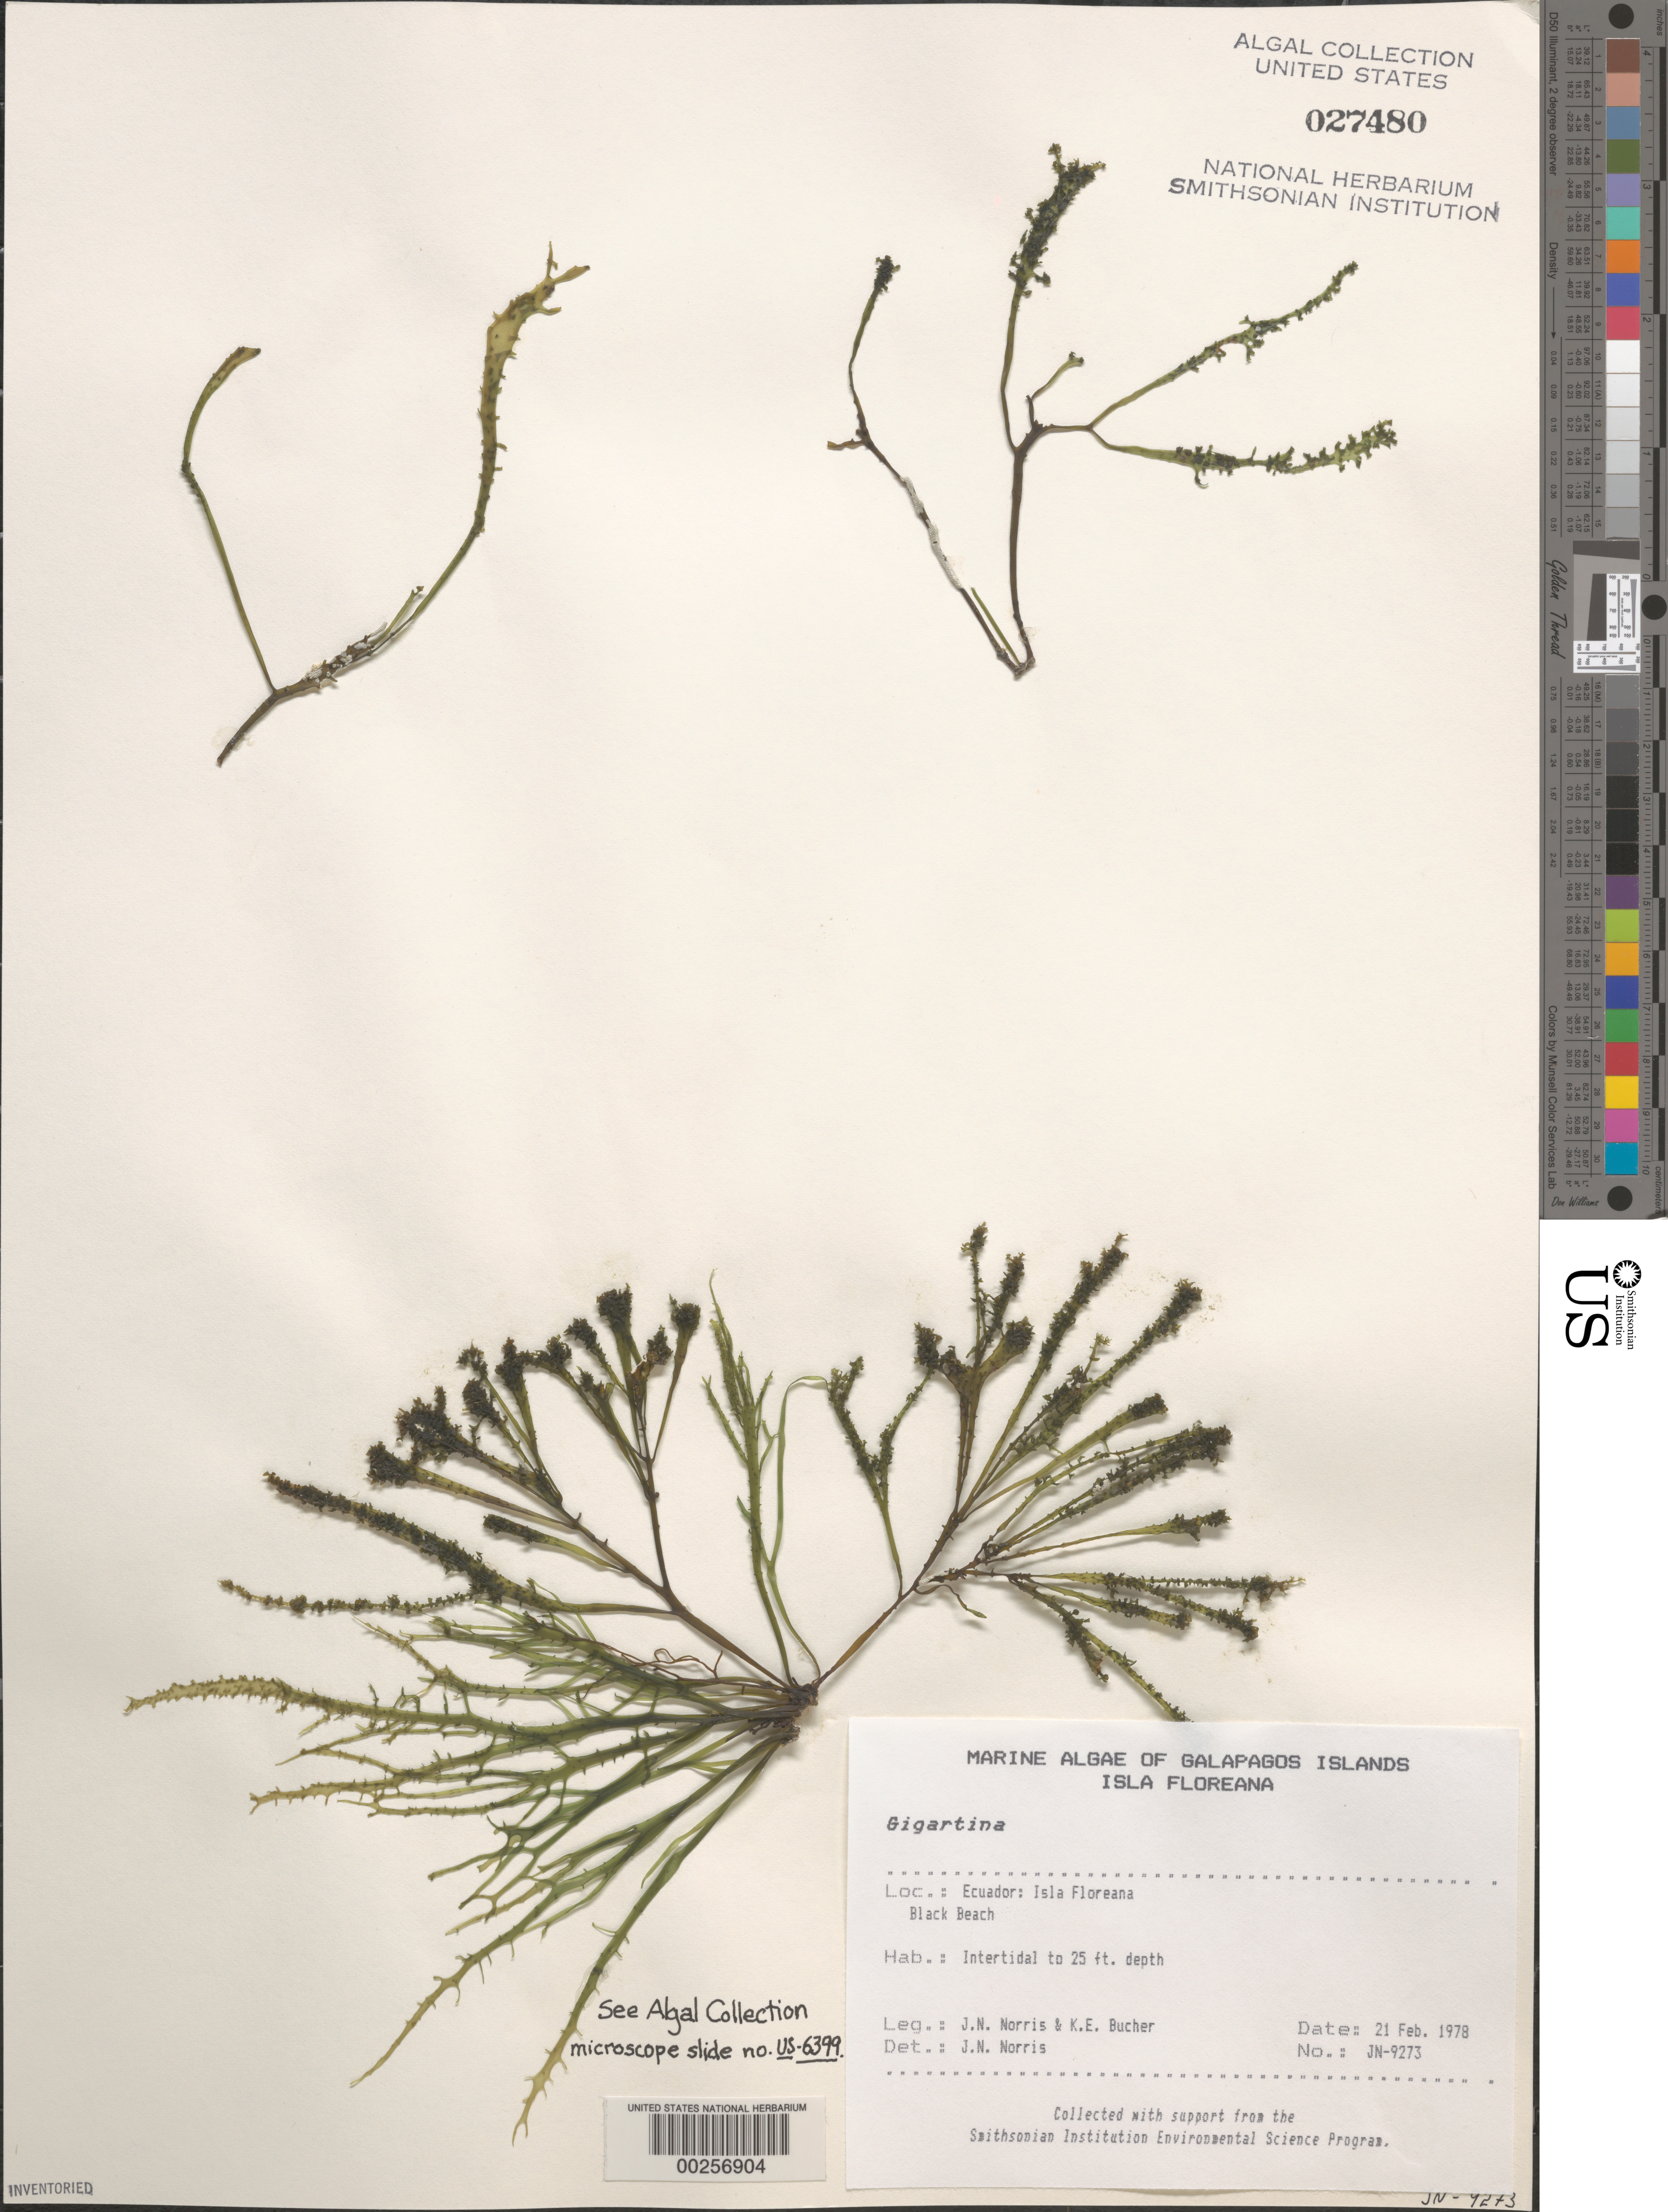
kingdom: Plantae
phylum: Rhodophyta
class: Florideophyceae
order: Gigartinales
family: Gigartinaceae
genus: Gigartina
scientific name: Gigartina sp.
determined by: Norris, James N.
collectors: J. N. Norris & K. E. Bucher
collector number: JN-9273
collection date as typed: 21 Feb 1978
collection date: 1978-02-21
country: Ecuador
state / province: Colón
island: Floreana [Charles, Santa Maria]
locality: Black Beach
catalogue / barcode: US 27480